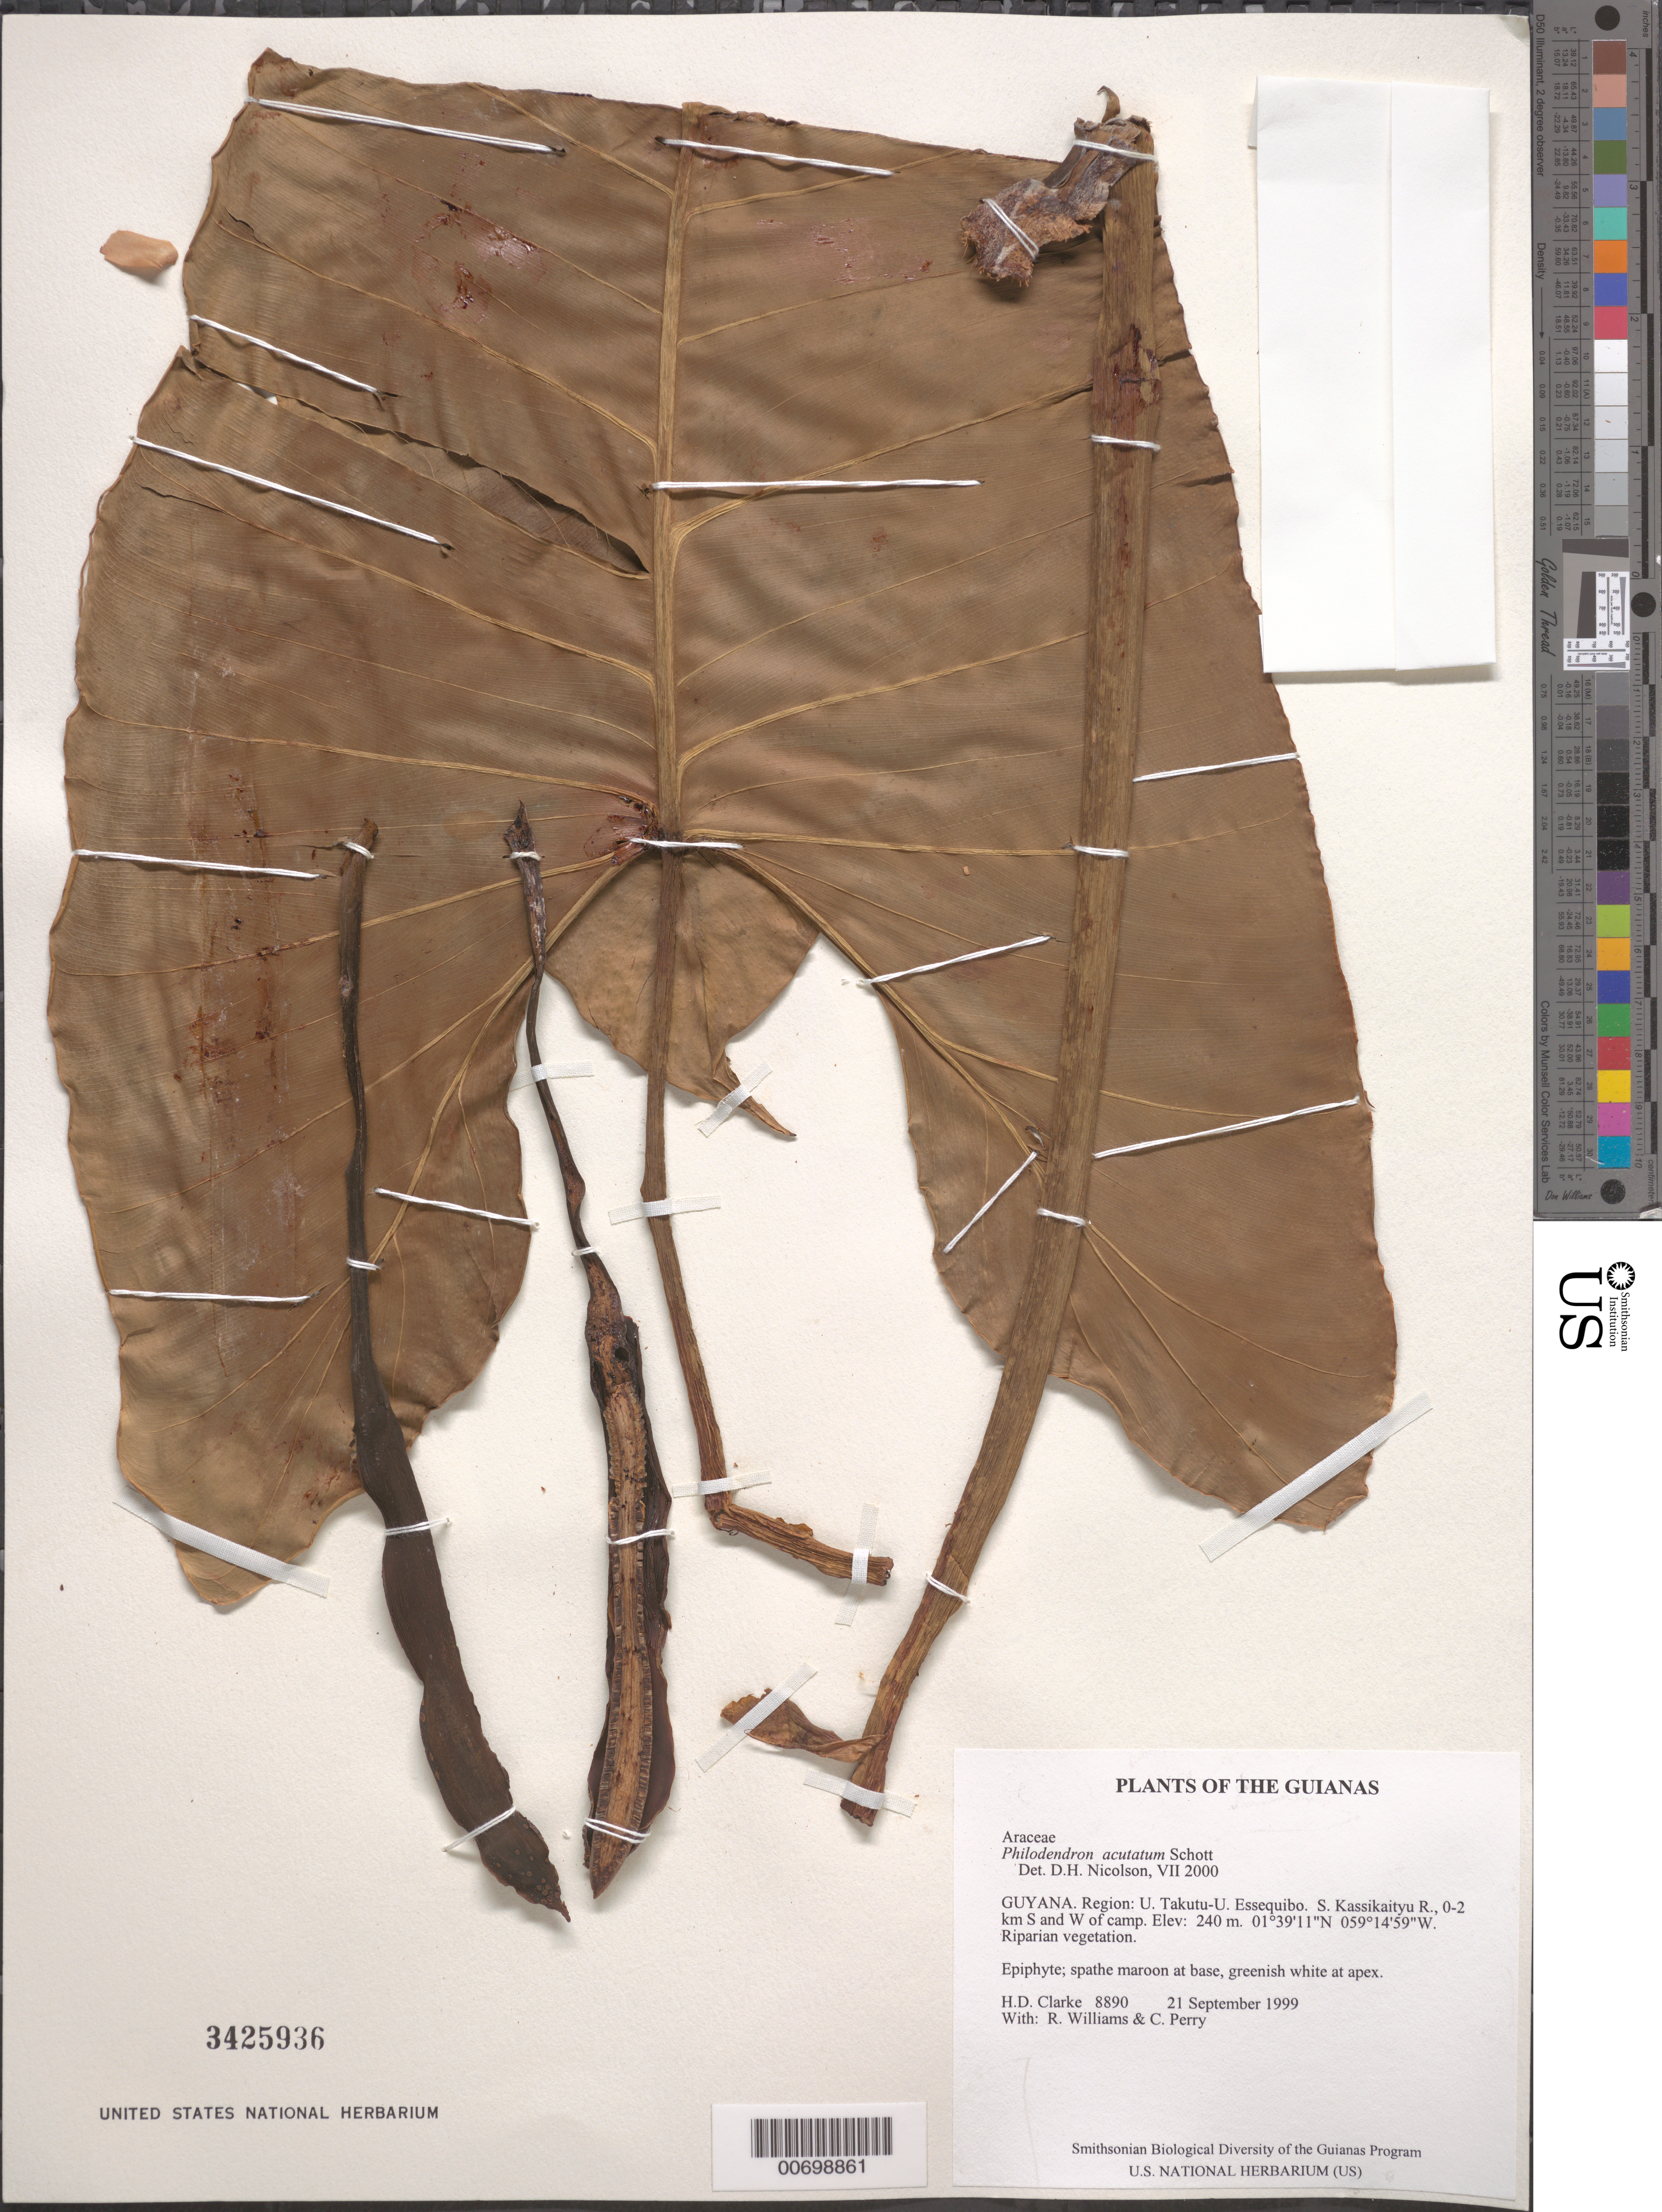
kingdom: Plantae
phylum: Tracheophyta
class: Liliopsida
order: Alismatales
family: Araceae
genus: Philodendron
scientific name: Philodendron acutatum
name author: Schott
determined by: Nicolson, Dan H.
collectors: H. D. Clarke, R. Williams & C. Perry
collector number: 8890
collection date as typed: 21 September 1999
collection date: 1999-09-21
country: Guyana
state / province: U. Takutu-U. Essequibo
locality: S. Kassikaityu R., 0-2 km S and W of camp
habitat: Riparian vegetation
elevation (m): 240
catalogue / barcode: US 3425936